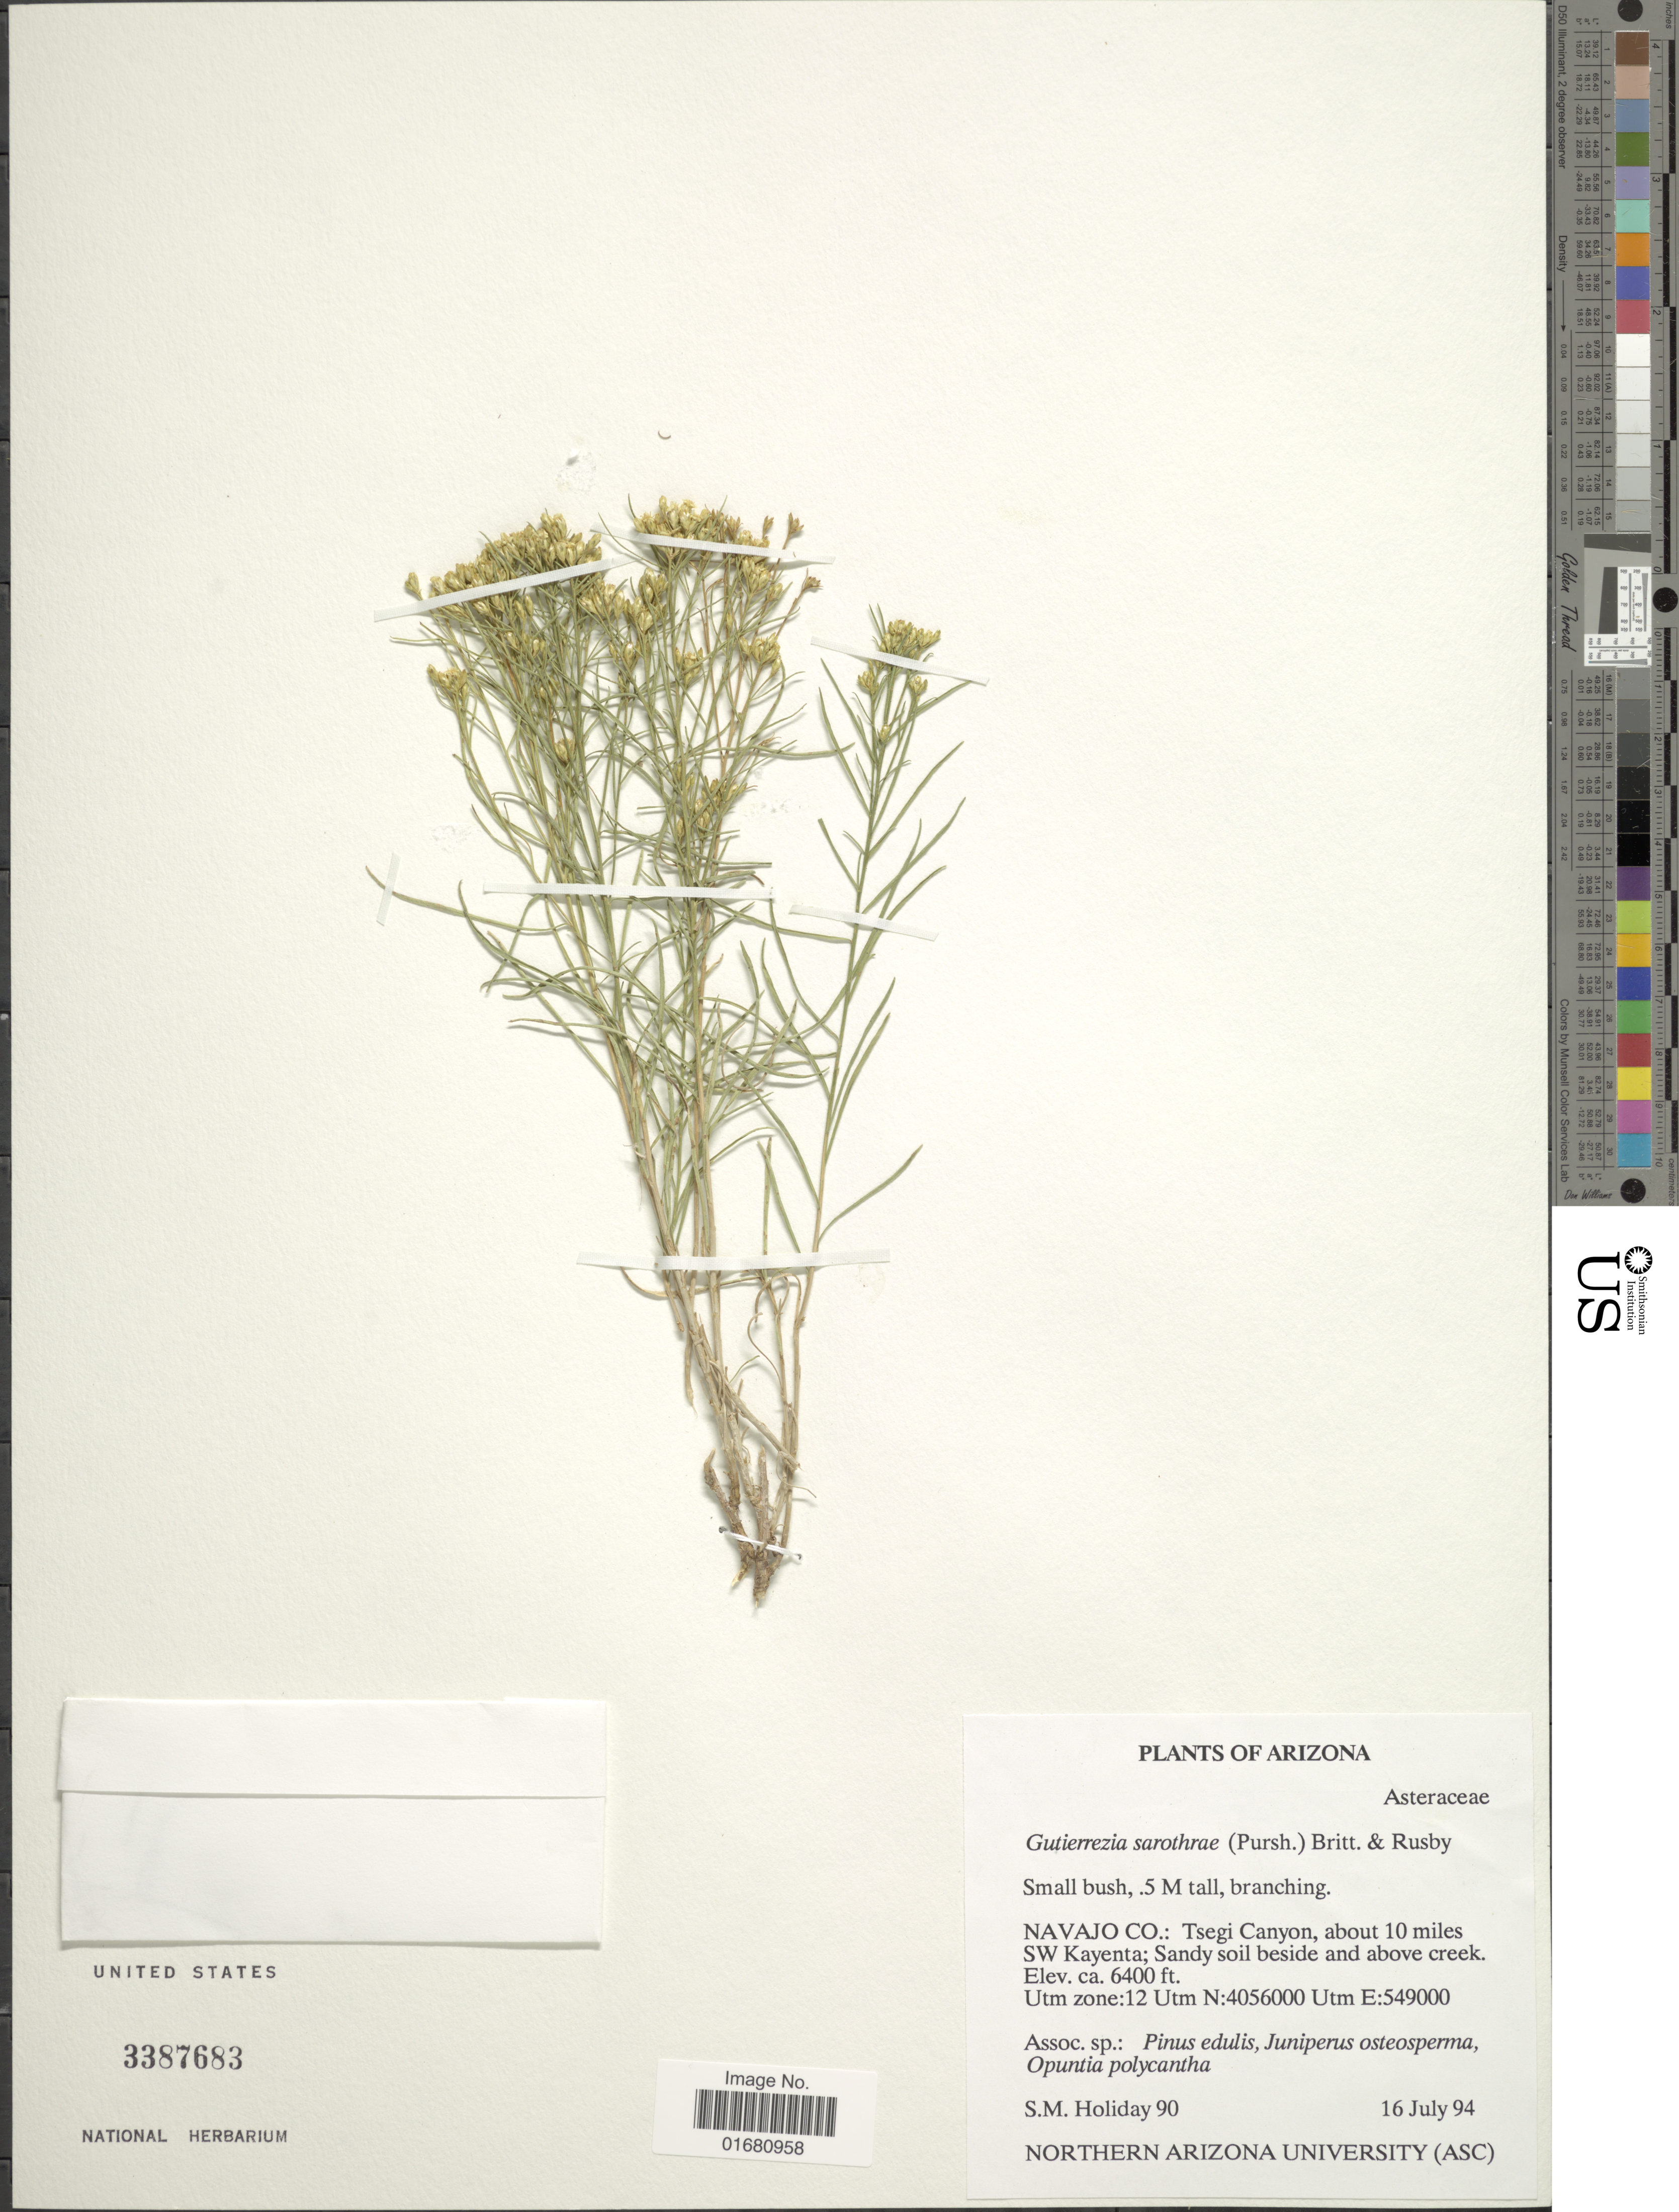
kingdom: Plantae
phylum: Tracheophyta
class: Magnoliopsida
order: Asterales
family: Asteraceae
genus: Gutierrezia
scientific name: Gutierrezia sarothrae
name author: (Pursh) Britton & Rusby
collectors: S. Holiday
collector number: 90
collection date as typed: Transcribed d/m/y: 16/7/94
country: United States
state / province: Arizona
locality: Navajo Co.: Tsegi Canyon, about 10 miles SW Kayenta, Sandy soil beside and above creek Utm 12 Utm 4056000 Utm 549000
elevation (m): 1951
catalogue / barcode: US 3387683